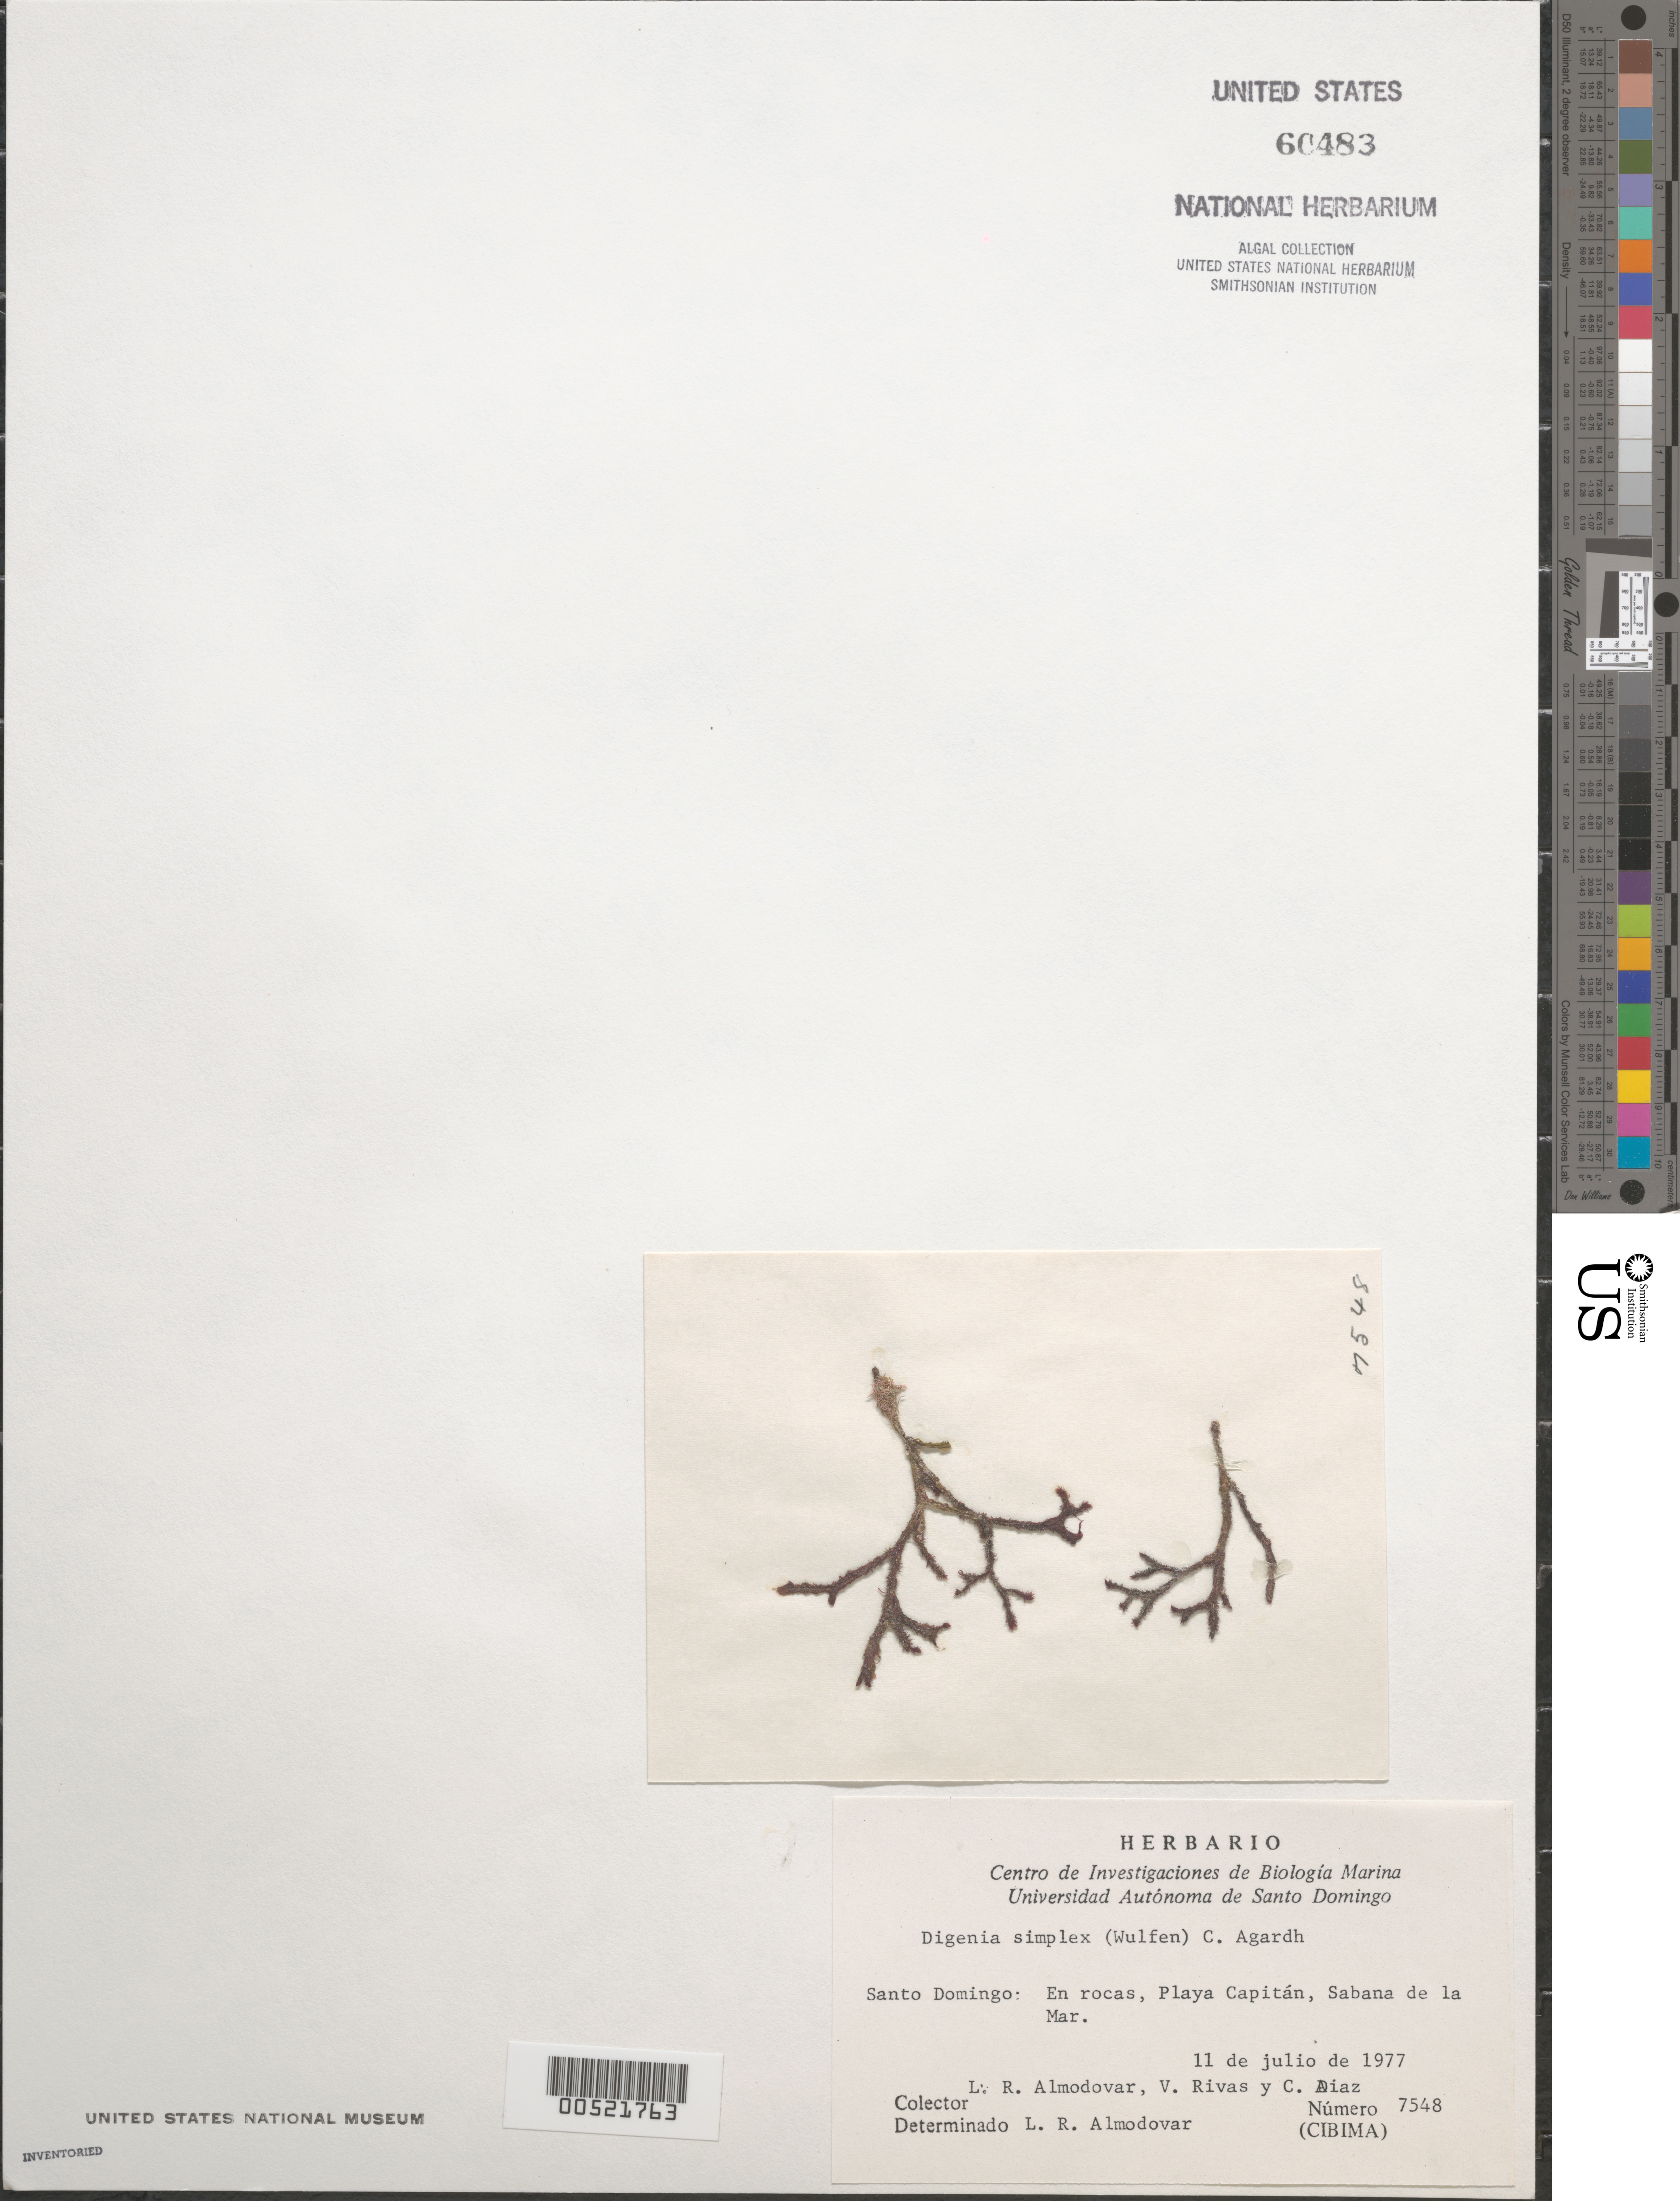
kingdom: Plantae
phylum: Rhodophyta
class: Florideophyceae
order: Ceramiales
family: Rhodomelaceae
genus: Digenea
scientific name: Digenea simplex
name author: (Wulfen) C. Agardh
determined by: Almodovar, L. R.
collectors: L. Almodovar, V. Rivas & C. Díaz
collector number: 7548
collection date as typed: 11 Jul 1977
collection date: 1977-07-11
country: Dominican Republic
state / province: El Seibo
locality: Playa Capitan, Sabana de la Mar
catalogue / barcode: US 60483